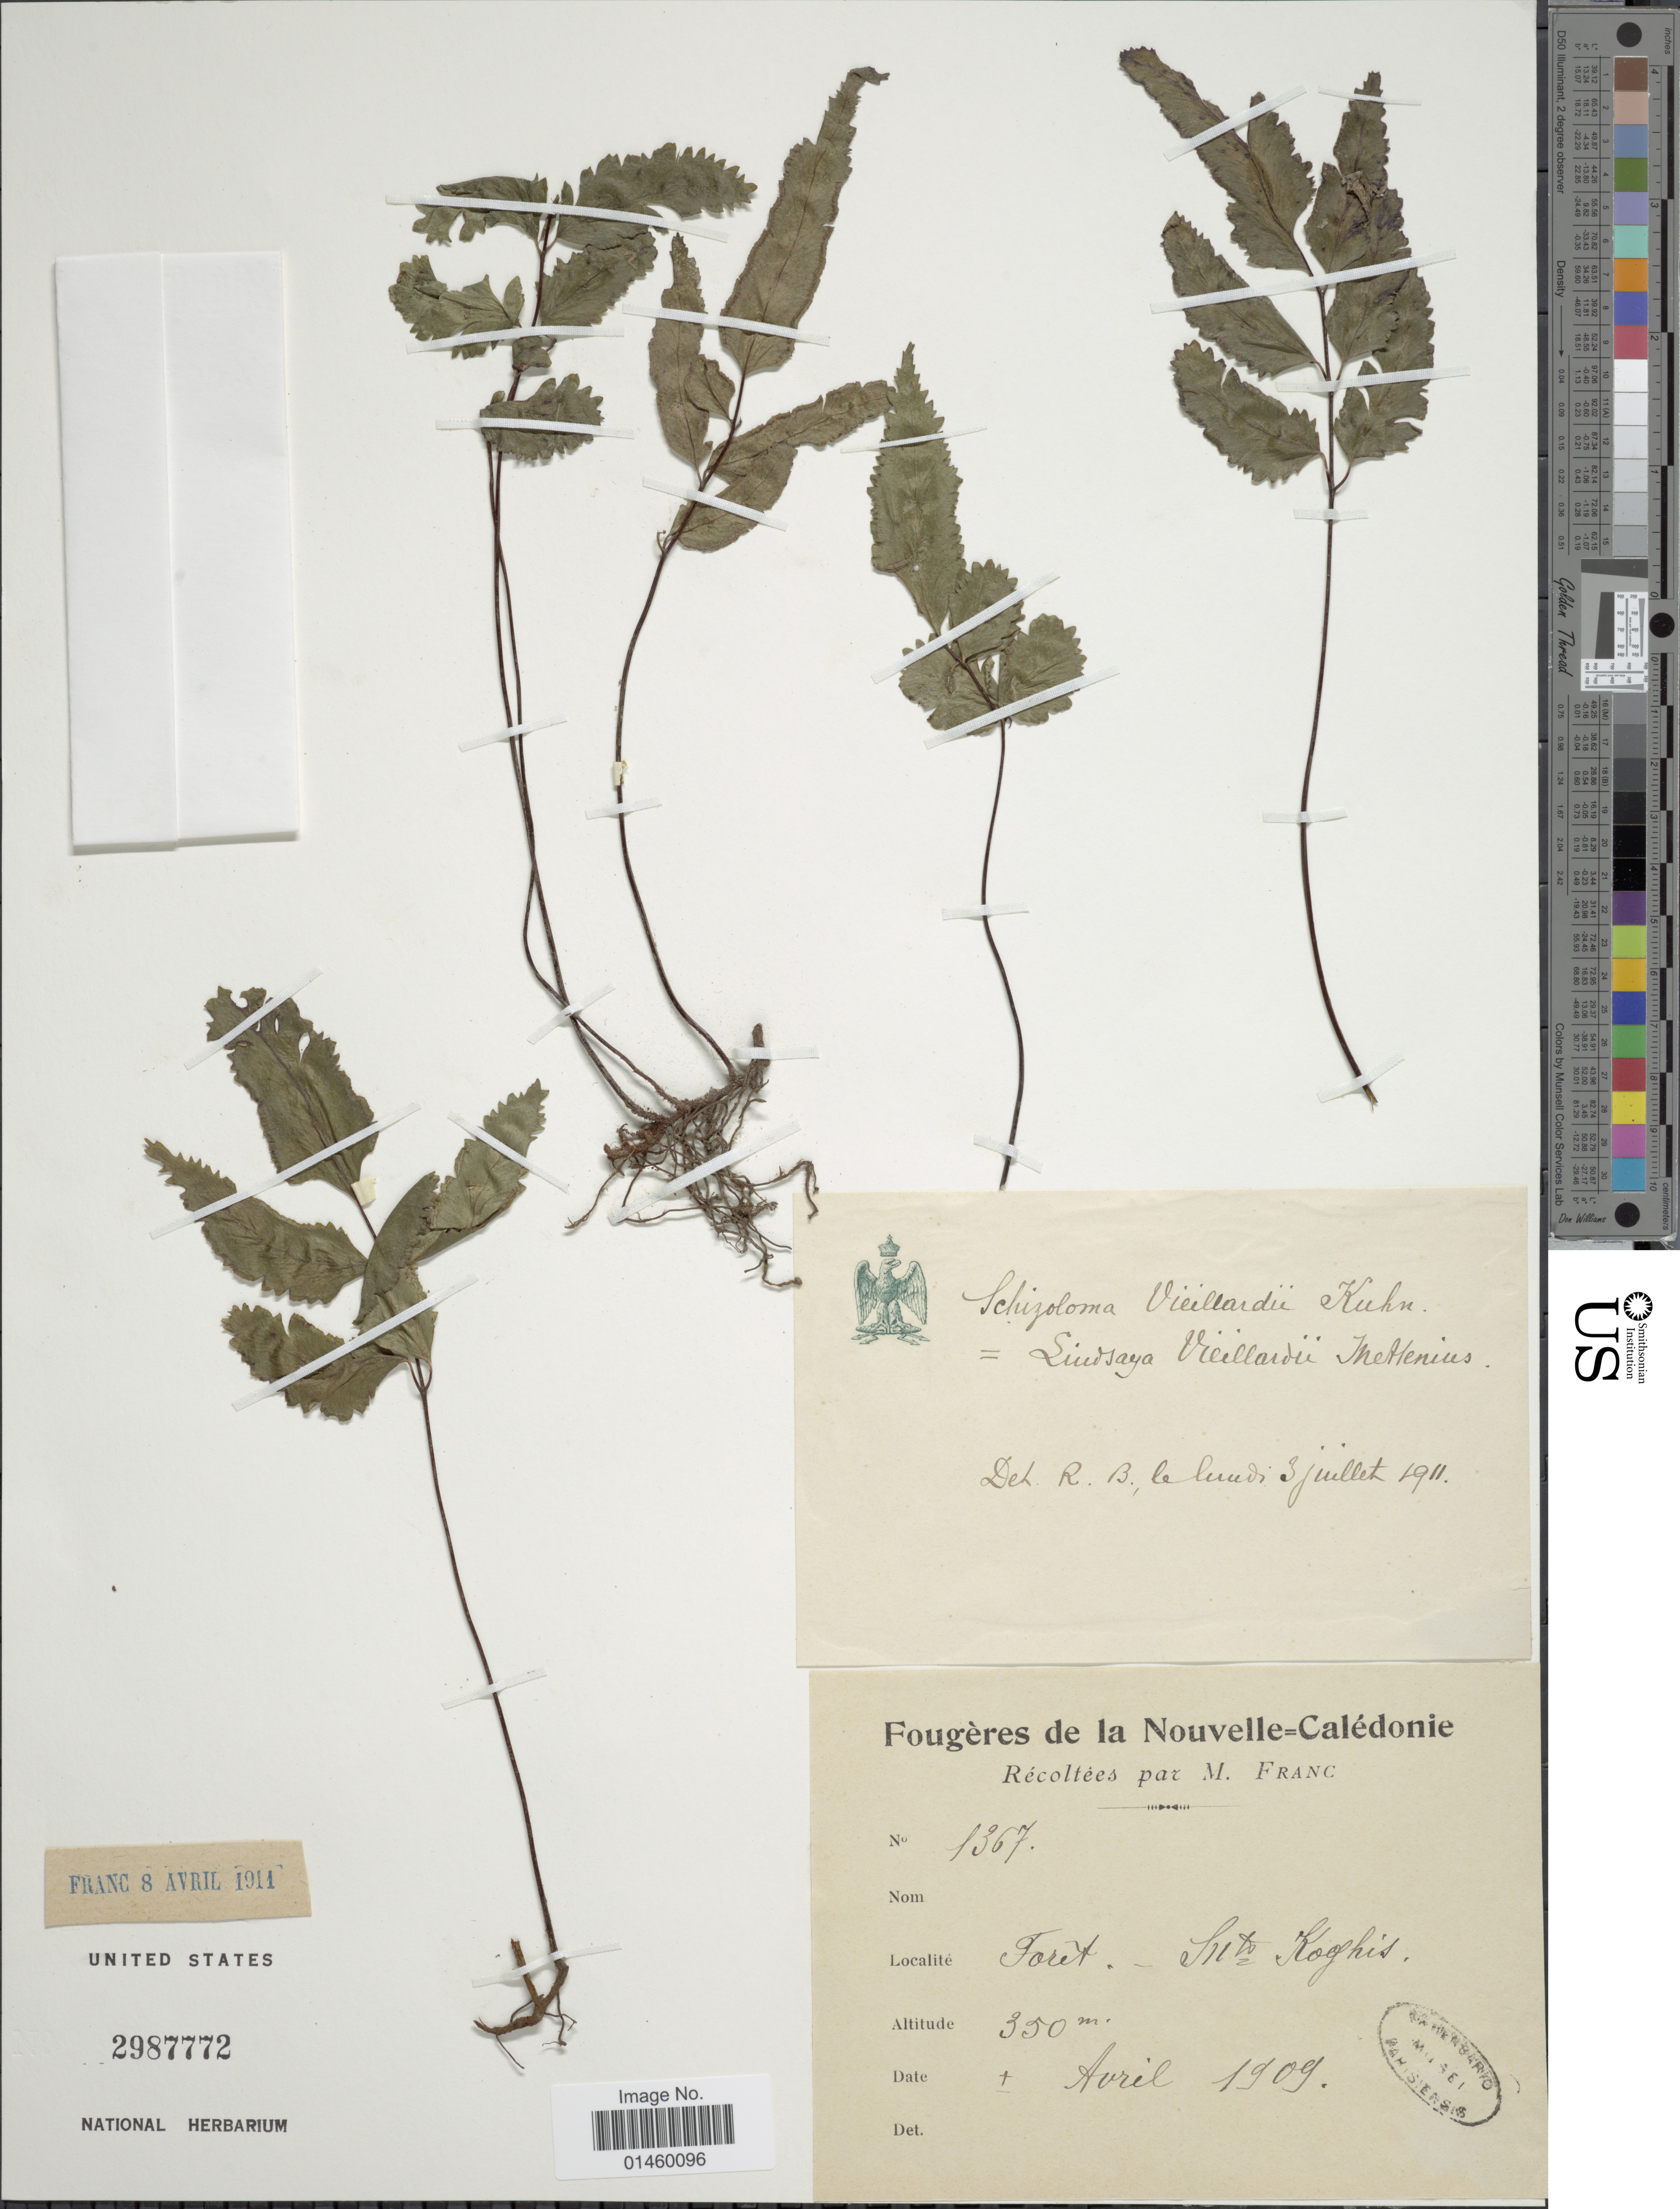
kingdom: Plantae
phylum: Tracheophyta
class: Polypodiopsida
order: Polypodiales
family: Lindsaeaceae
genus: Lindsaea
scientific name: Lindsaea vieillardii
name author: Mett.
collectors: M. Franc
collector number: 1367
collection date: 1909-04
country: New Caledonia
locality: Fougeres de la Nouvelle=Caledonie. Foret.-Mts Koghis.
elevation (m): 350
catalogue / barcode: US 2987772